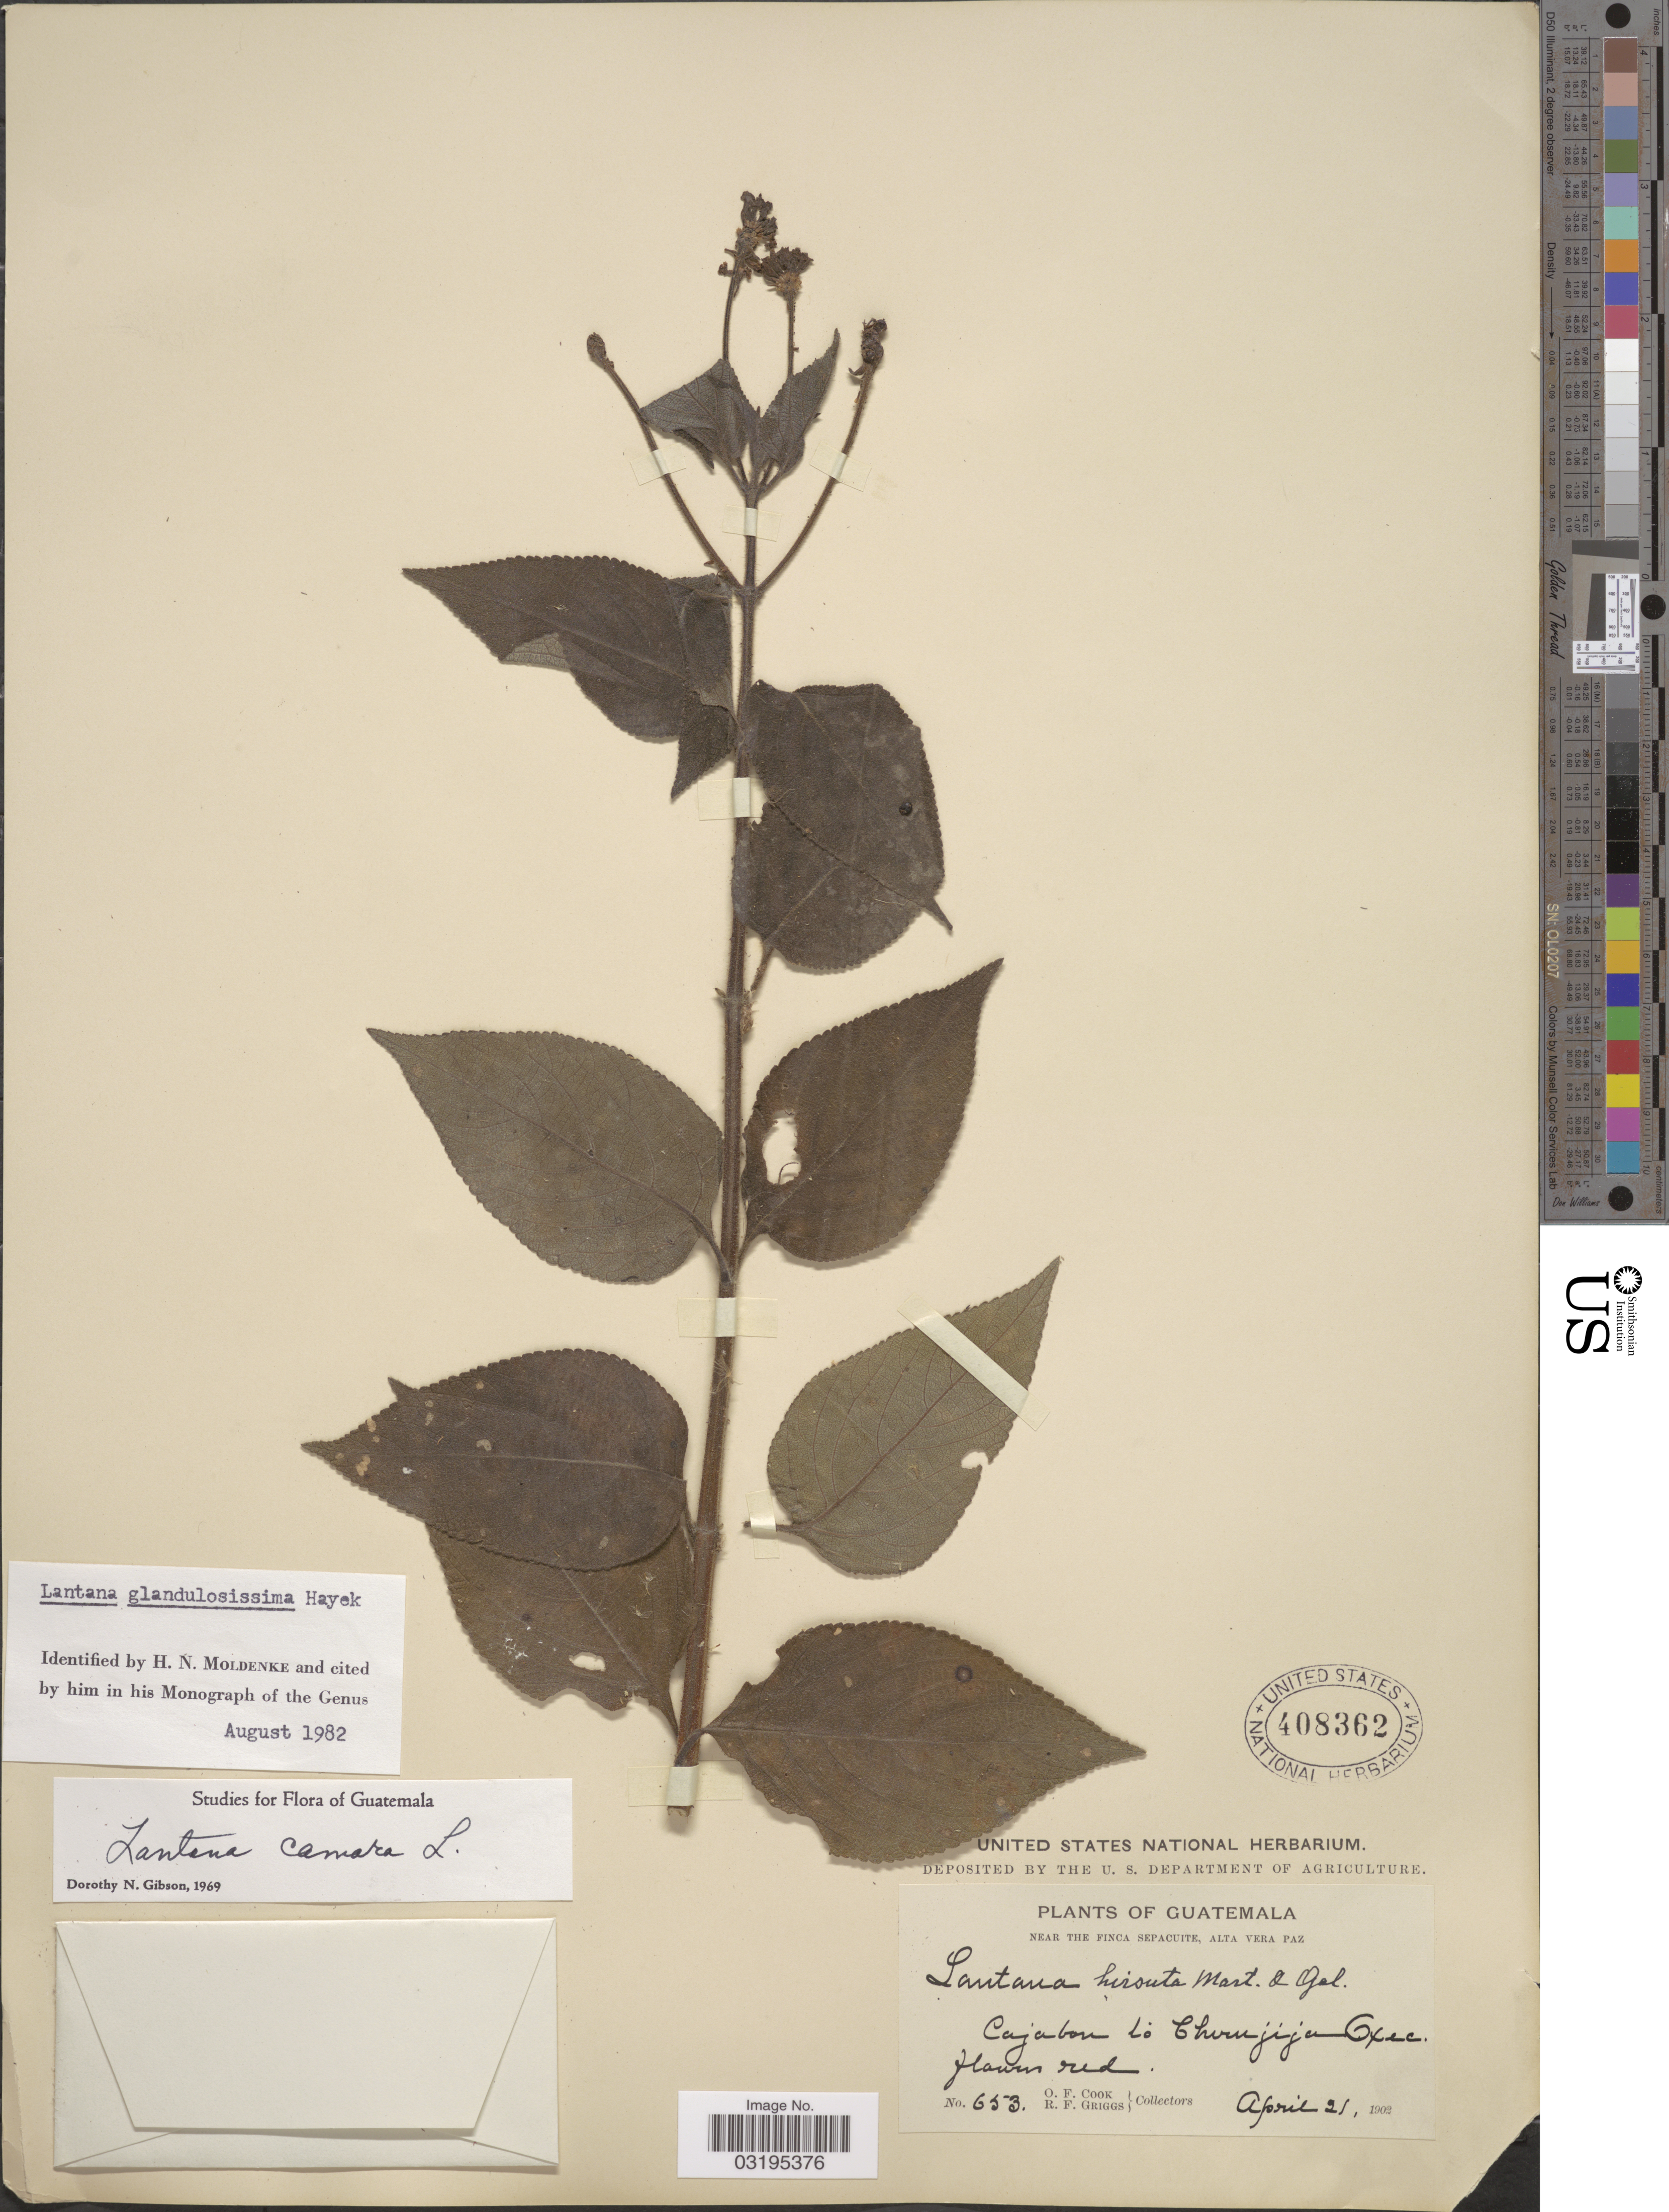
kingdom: Plantae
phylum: Tracheophyta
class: Magnoliopsida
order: Lamiales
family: Verbenaceae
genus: Lantana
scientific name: Lantana glandulosissima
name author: Hayek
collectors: O. F. Cook & R. F. Griggs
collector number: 653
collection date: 1902-04-21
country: Guatemala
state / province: Alta Verapaz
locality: Near the Finca Sepacuite. Cajabon to Cherujija Oxec.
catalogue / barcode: US 408362